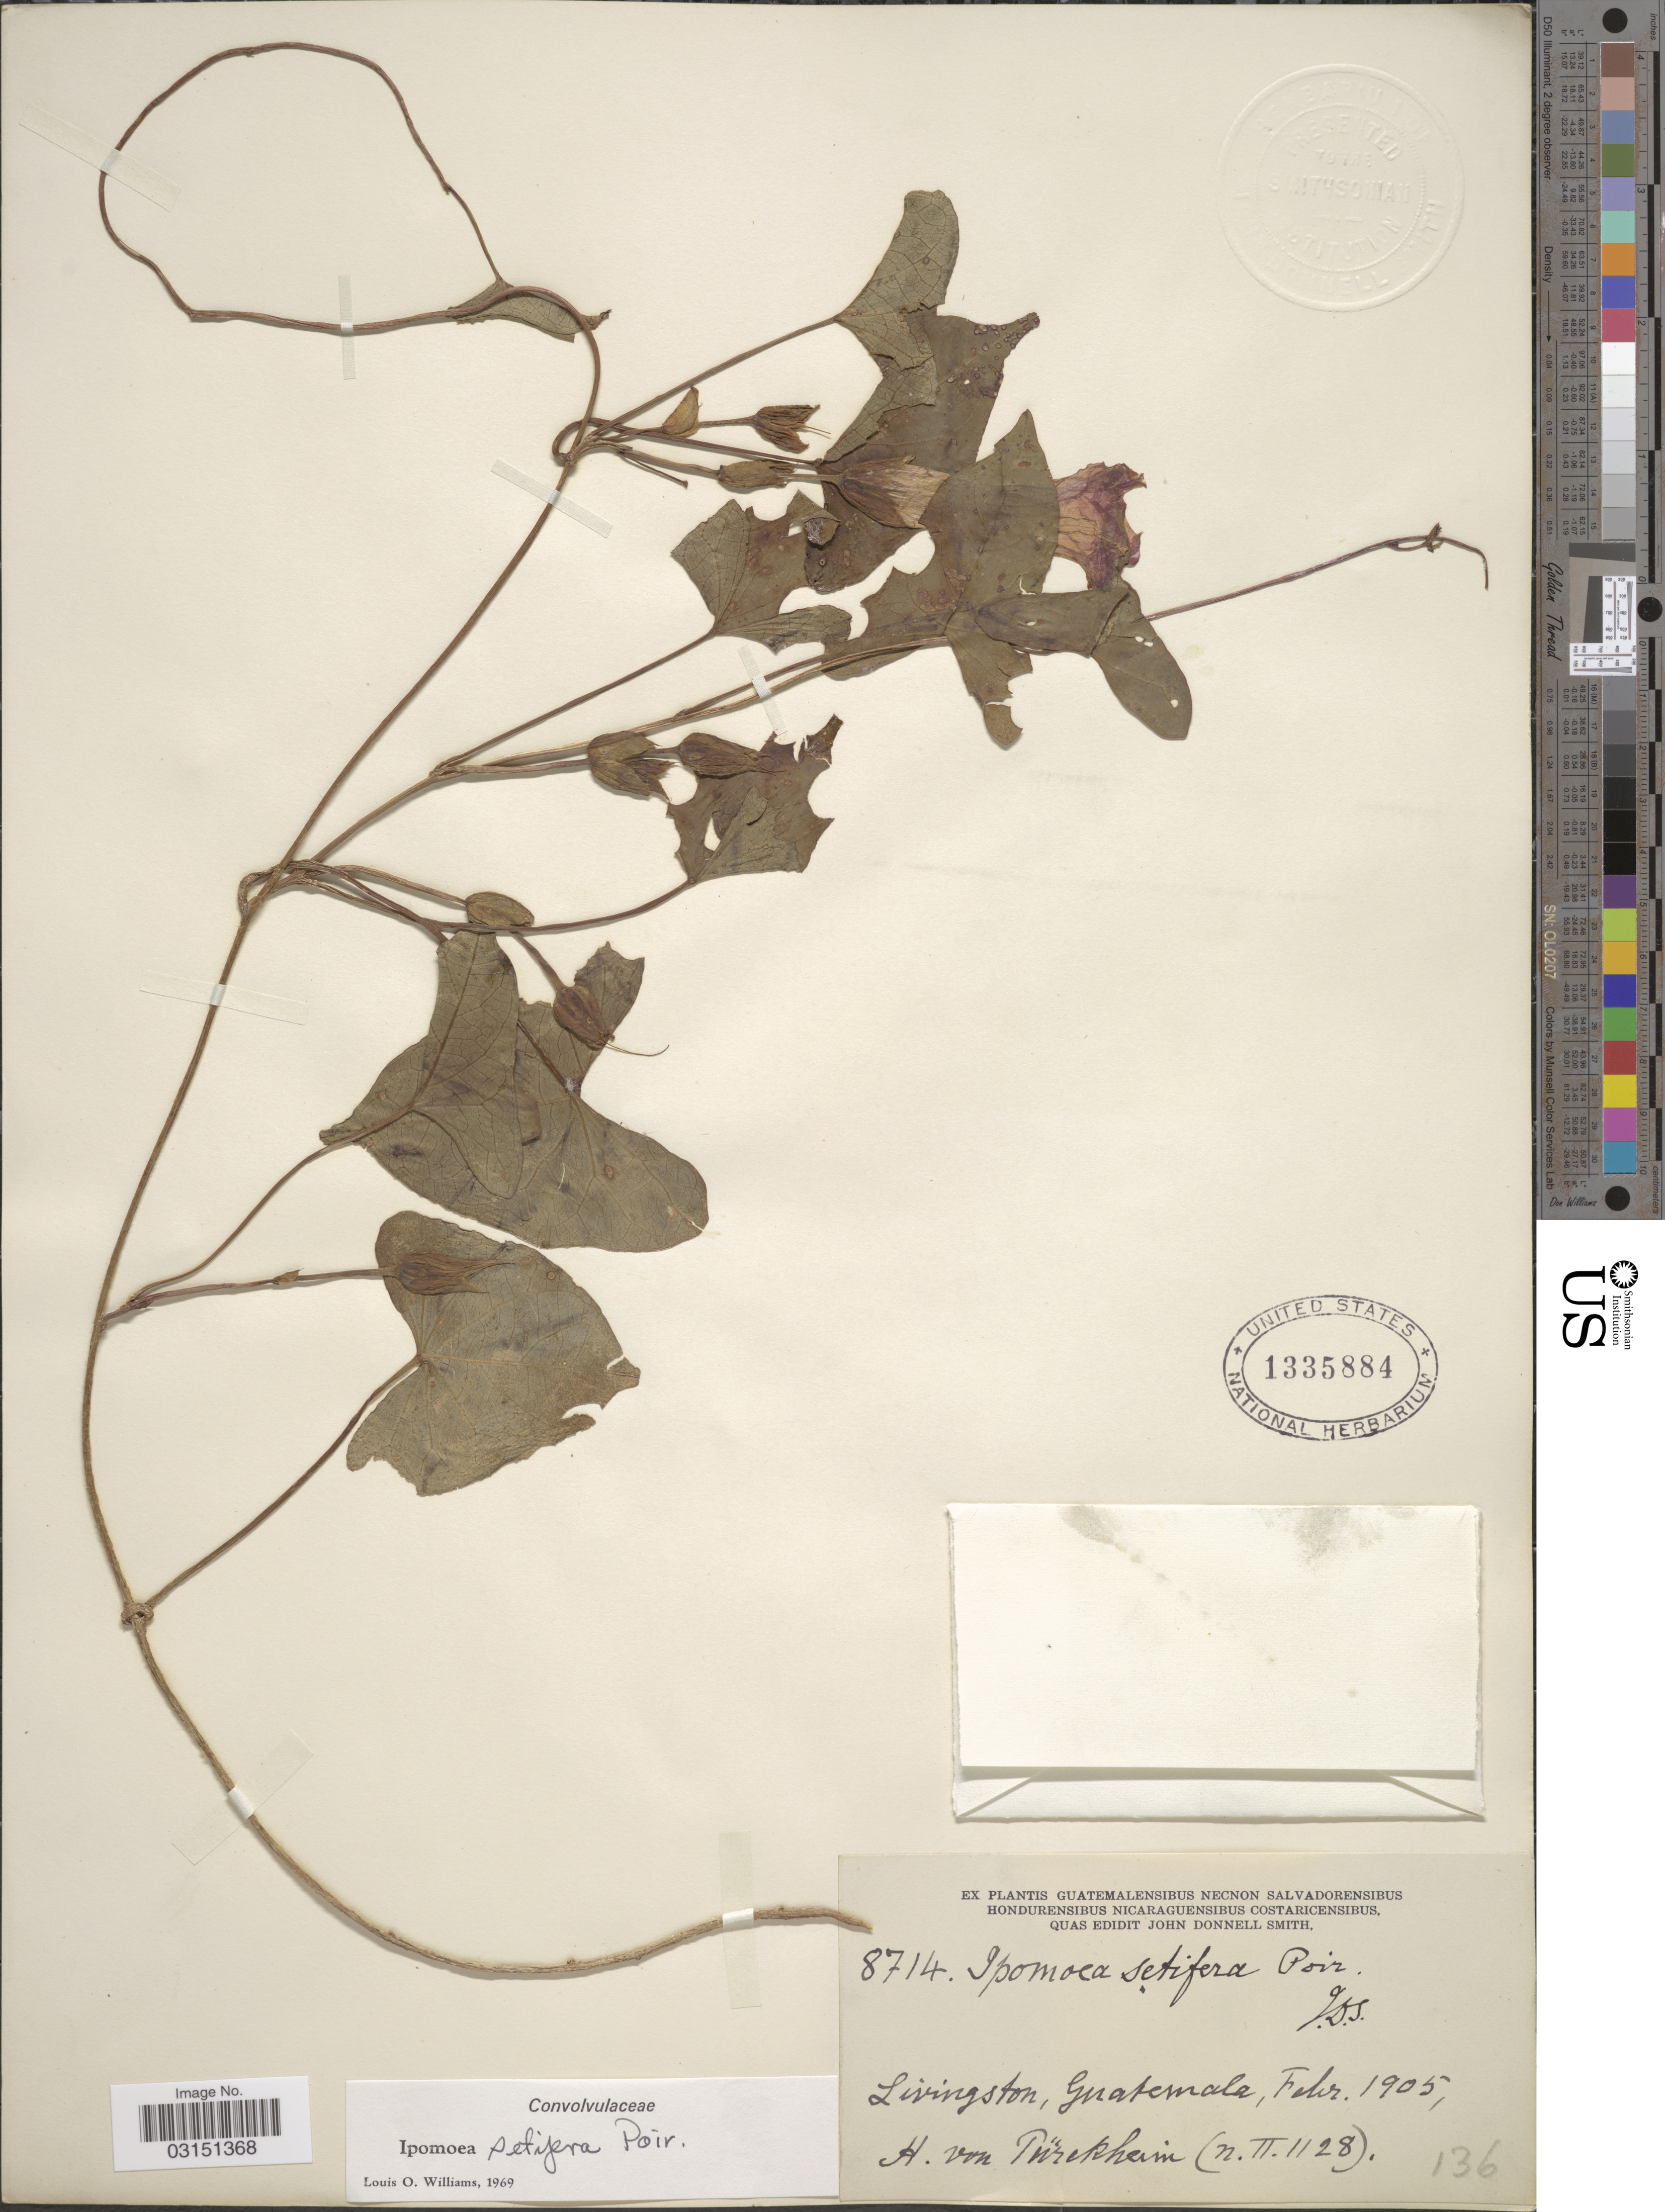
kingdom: Plantae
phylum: Tracheophyta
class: Magnoliopsida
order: Solanales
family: Convolvulaceae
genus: Ipomoea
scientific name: Ipomoea setifera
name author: Poir.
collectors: H. von Türckheim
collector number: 8714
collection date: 1905-02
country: Guatemala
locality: Livingston.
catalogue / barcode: US 1335884